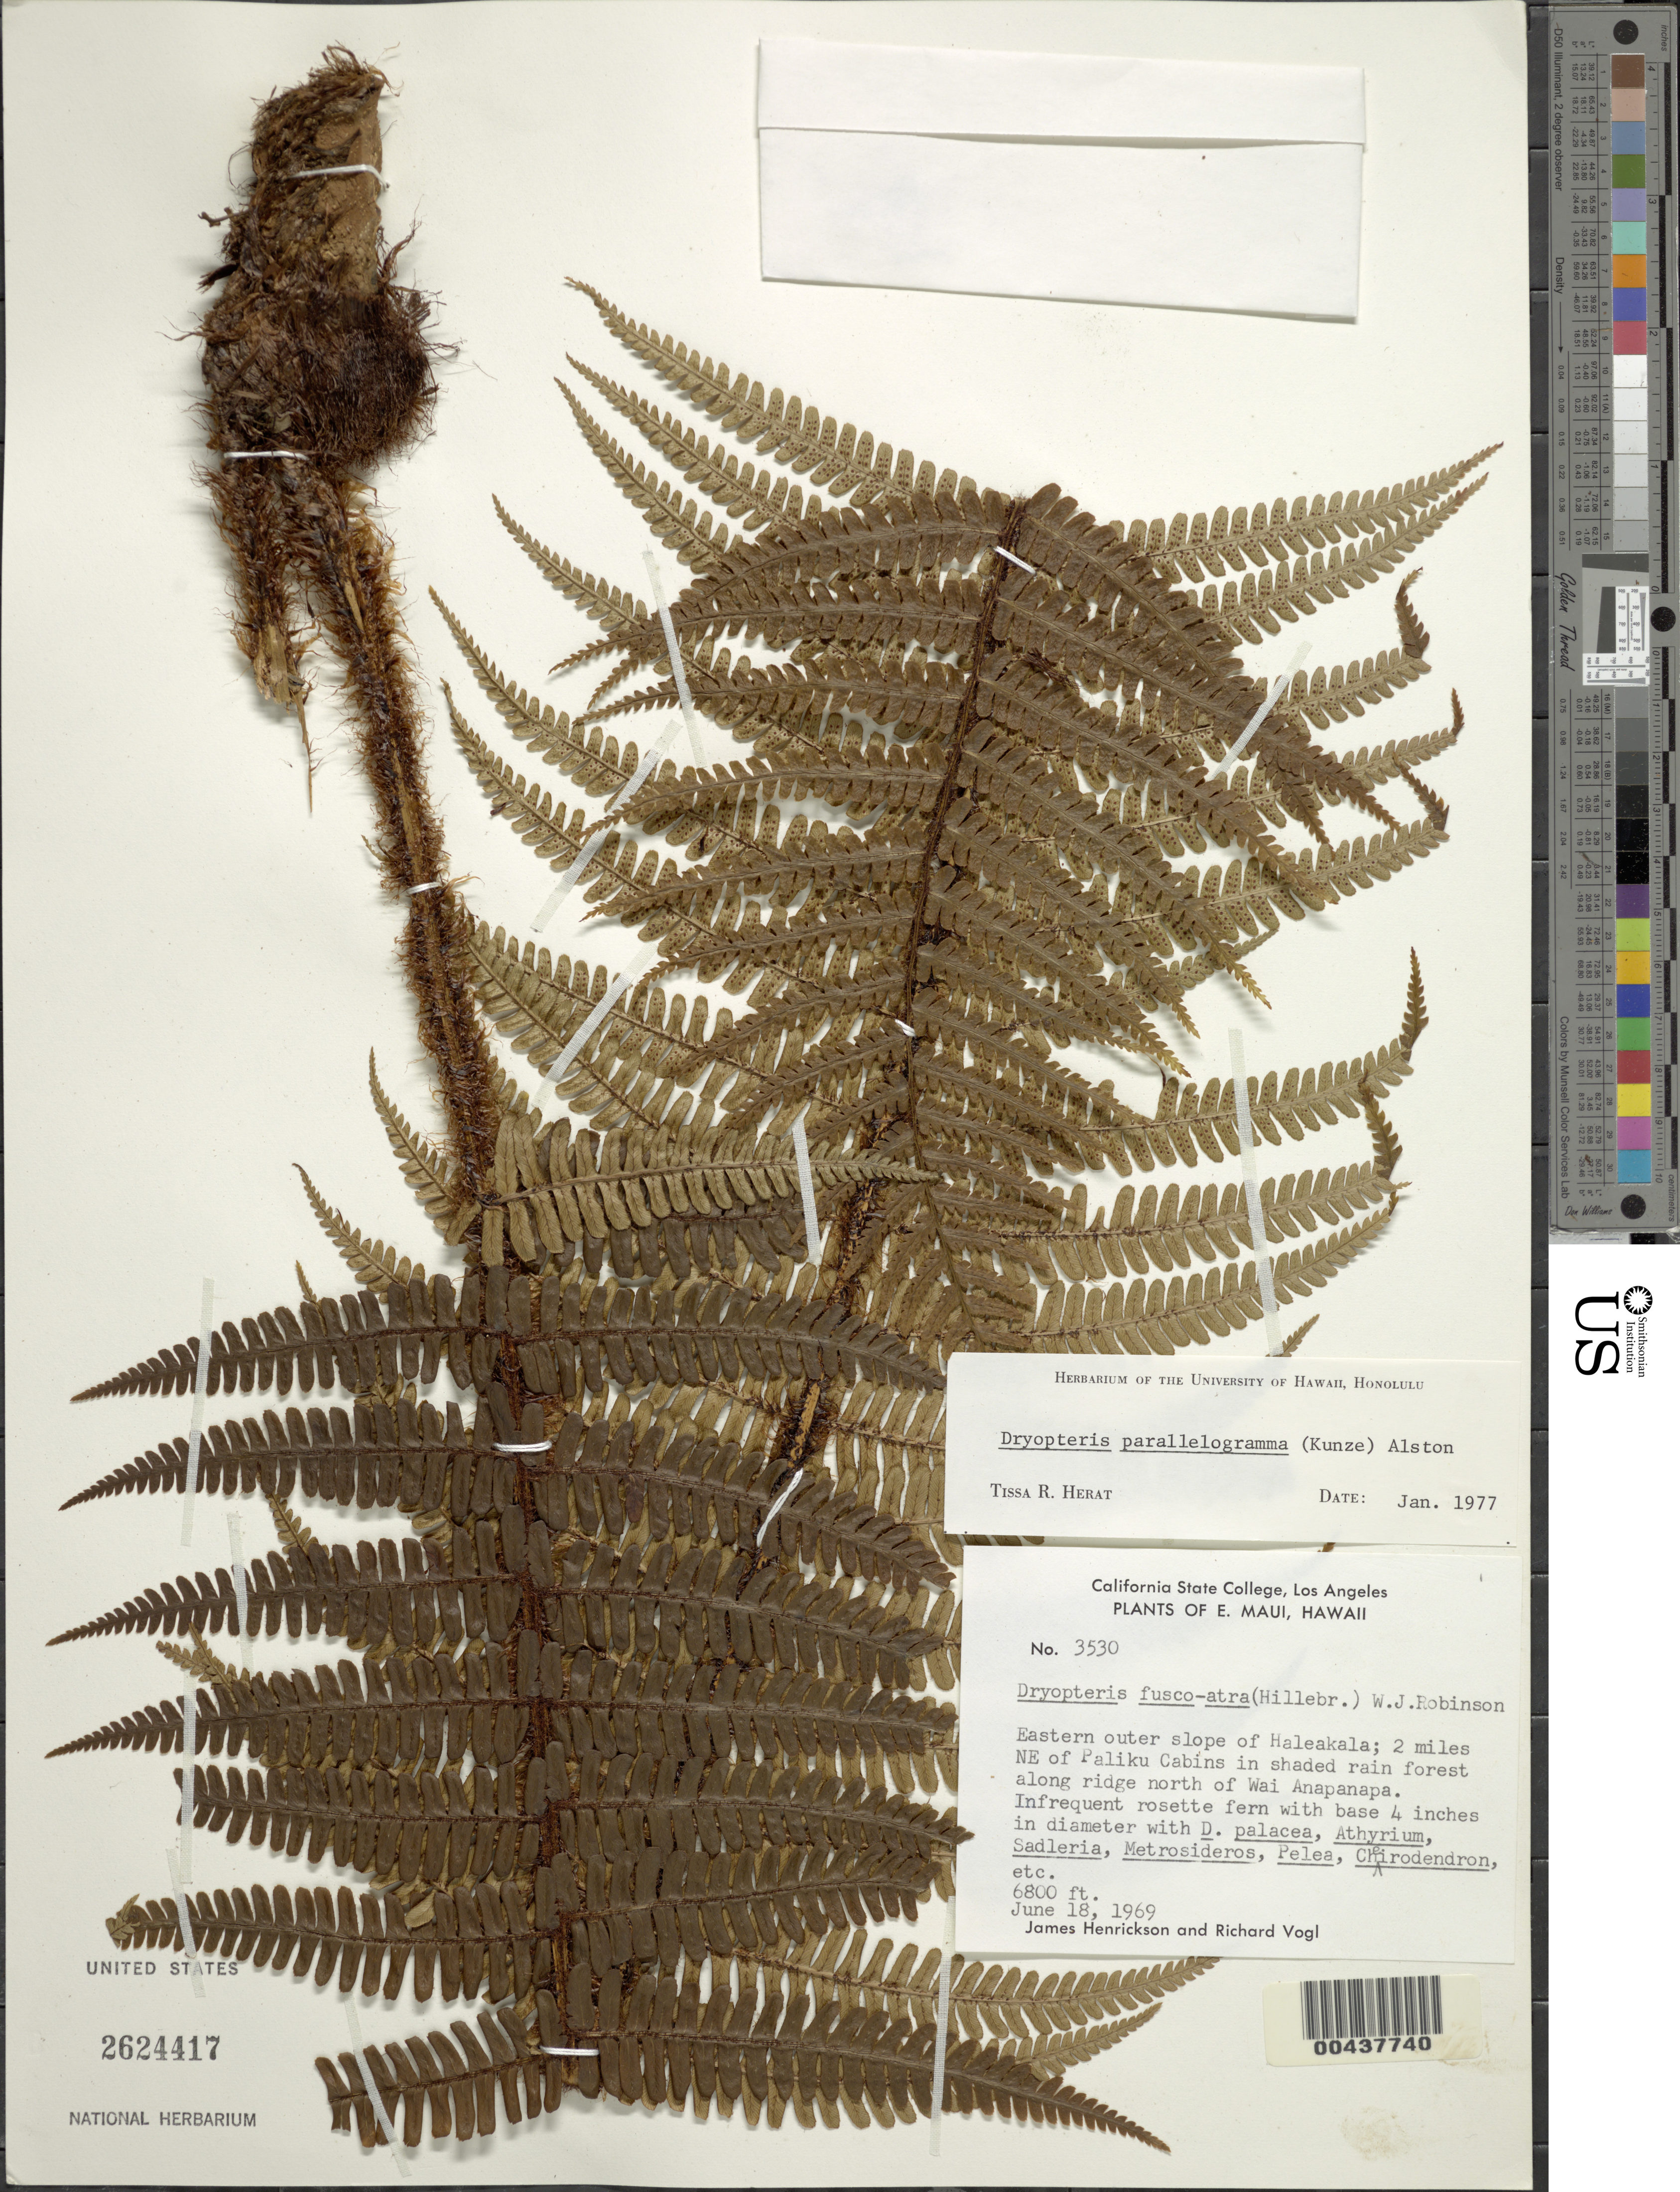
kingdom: Plantae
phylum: Tracheophyta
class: Polypodiopsida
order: Polypodiales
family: Dryopteridaceae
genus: Dryopteris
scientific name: Dryopteris fuscoatra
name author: (Hillebr.) W. J. Rob.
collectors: J. S. Henrickson & R. Vogl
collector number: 3530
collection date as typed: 18 Jun 1969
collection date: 1969-06-18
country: United States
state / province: Hawaii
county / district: Maui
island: Maui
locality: Eastern outer slope of Haleakala; 2 mi NE of Paliku Cabins, along ridge N of Wai Anapanapa, E Maui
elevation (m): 2073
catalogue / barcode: US 2624417